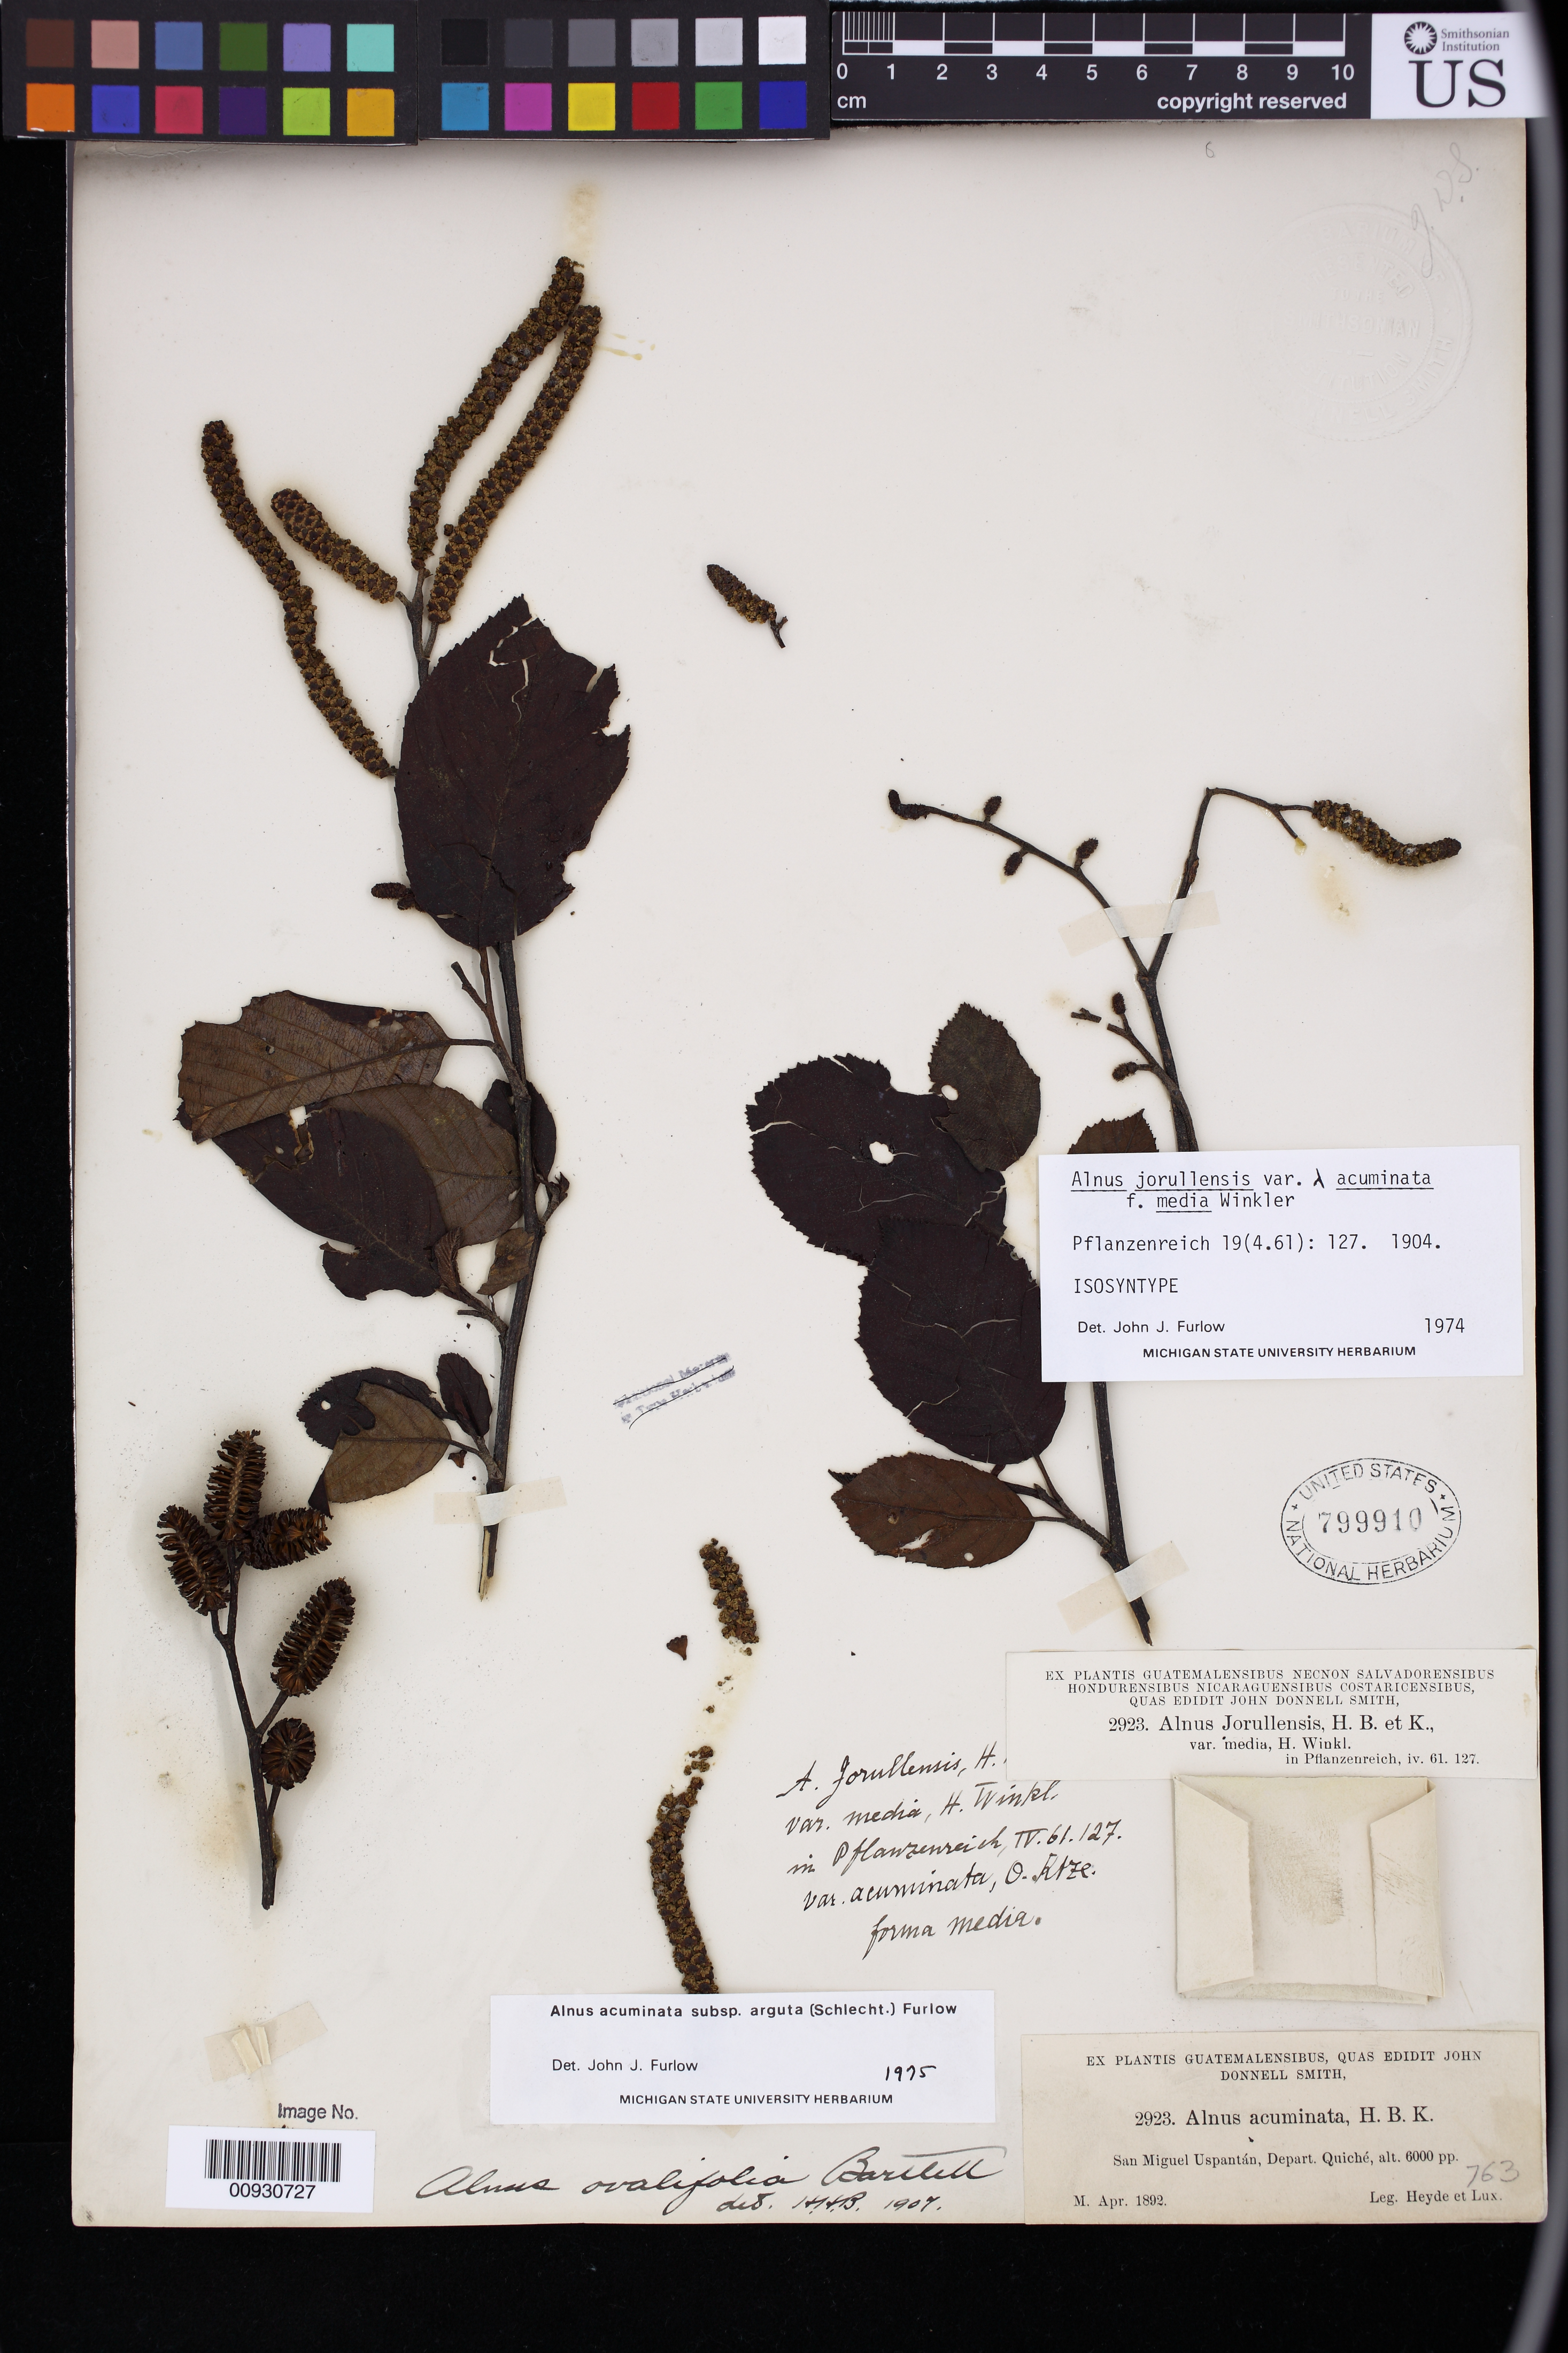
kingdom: Plantae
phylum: Tracheophyta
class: Magnoliopsida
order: Fagales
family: Betulaceae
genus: Alnus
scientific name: Alnus jorullensis f. media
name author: H. Winkl. in Engl.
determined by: Furlow, J. J.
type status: Isosyntype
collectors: E. T. Heyde & E. Lux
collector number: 2923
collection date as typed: Apr 1892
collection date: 1892-04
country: Guatemala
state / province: El Quiché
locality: San Miguel Uspantán, Depart. Quiché.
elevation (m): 1829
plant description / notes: Additional syntypes are filed under Alnus glabrata Fern. According to Furlow (1979) the syntypes of A. jorullensis f. media represent 3 taxa: A. acuminata subsp. acuminata, A. acuminata subsp. arguta, & A. acuminata subsp. glabrata.; Specimen ex herb. John Donnell Smith.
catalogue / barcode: US 799910